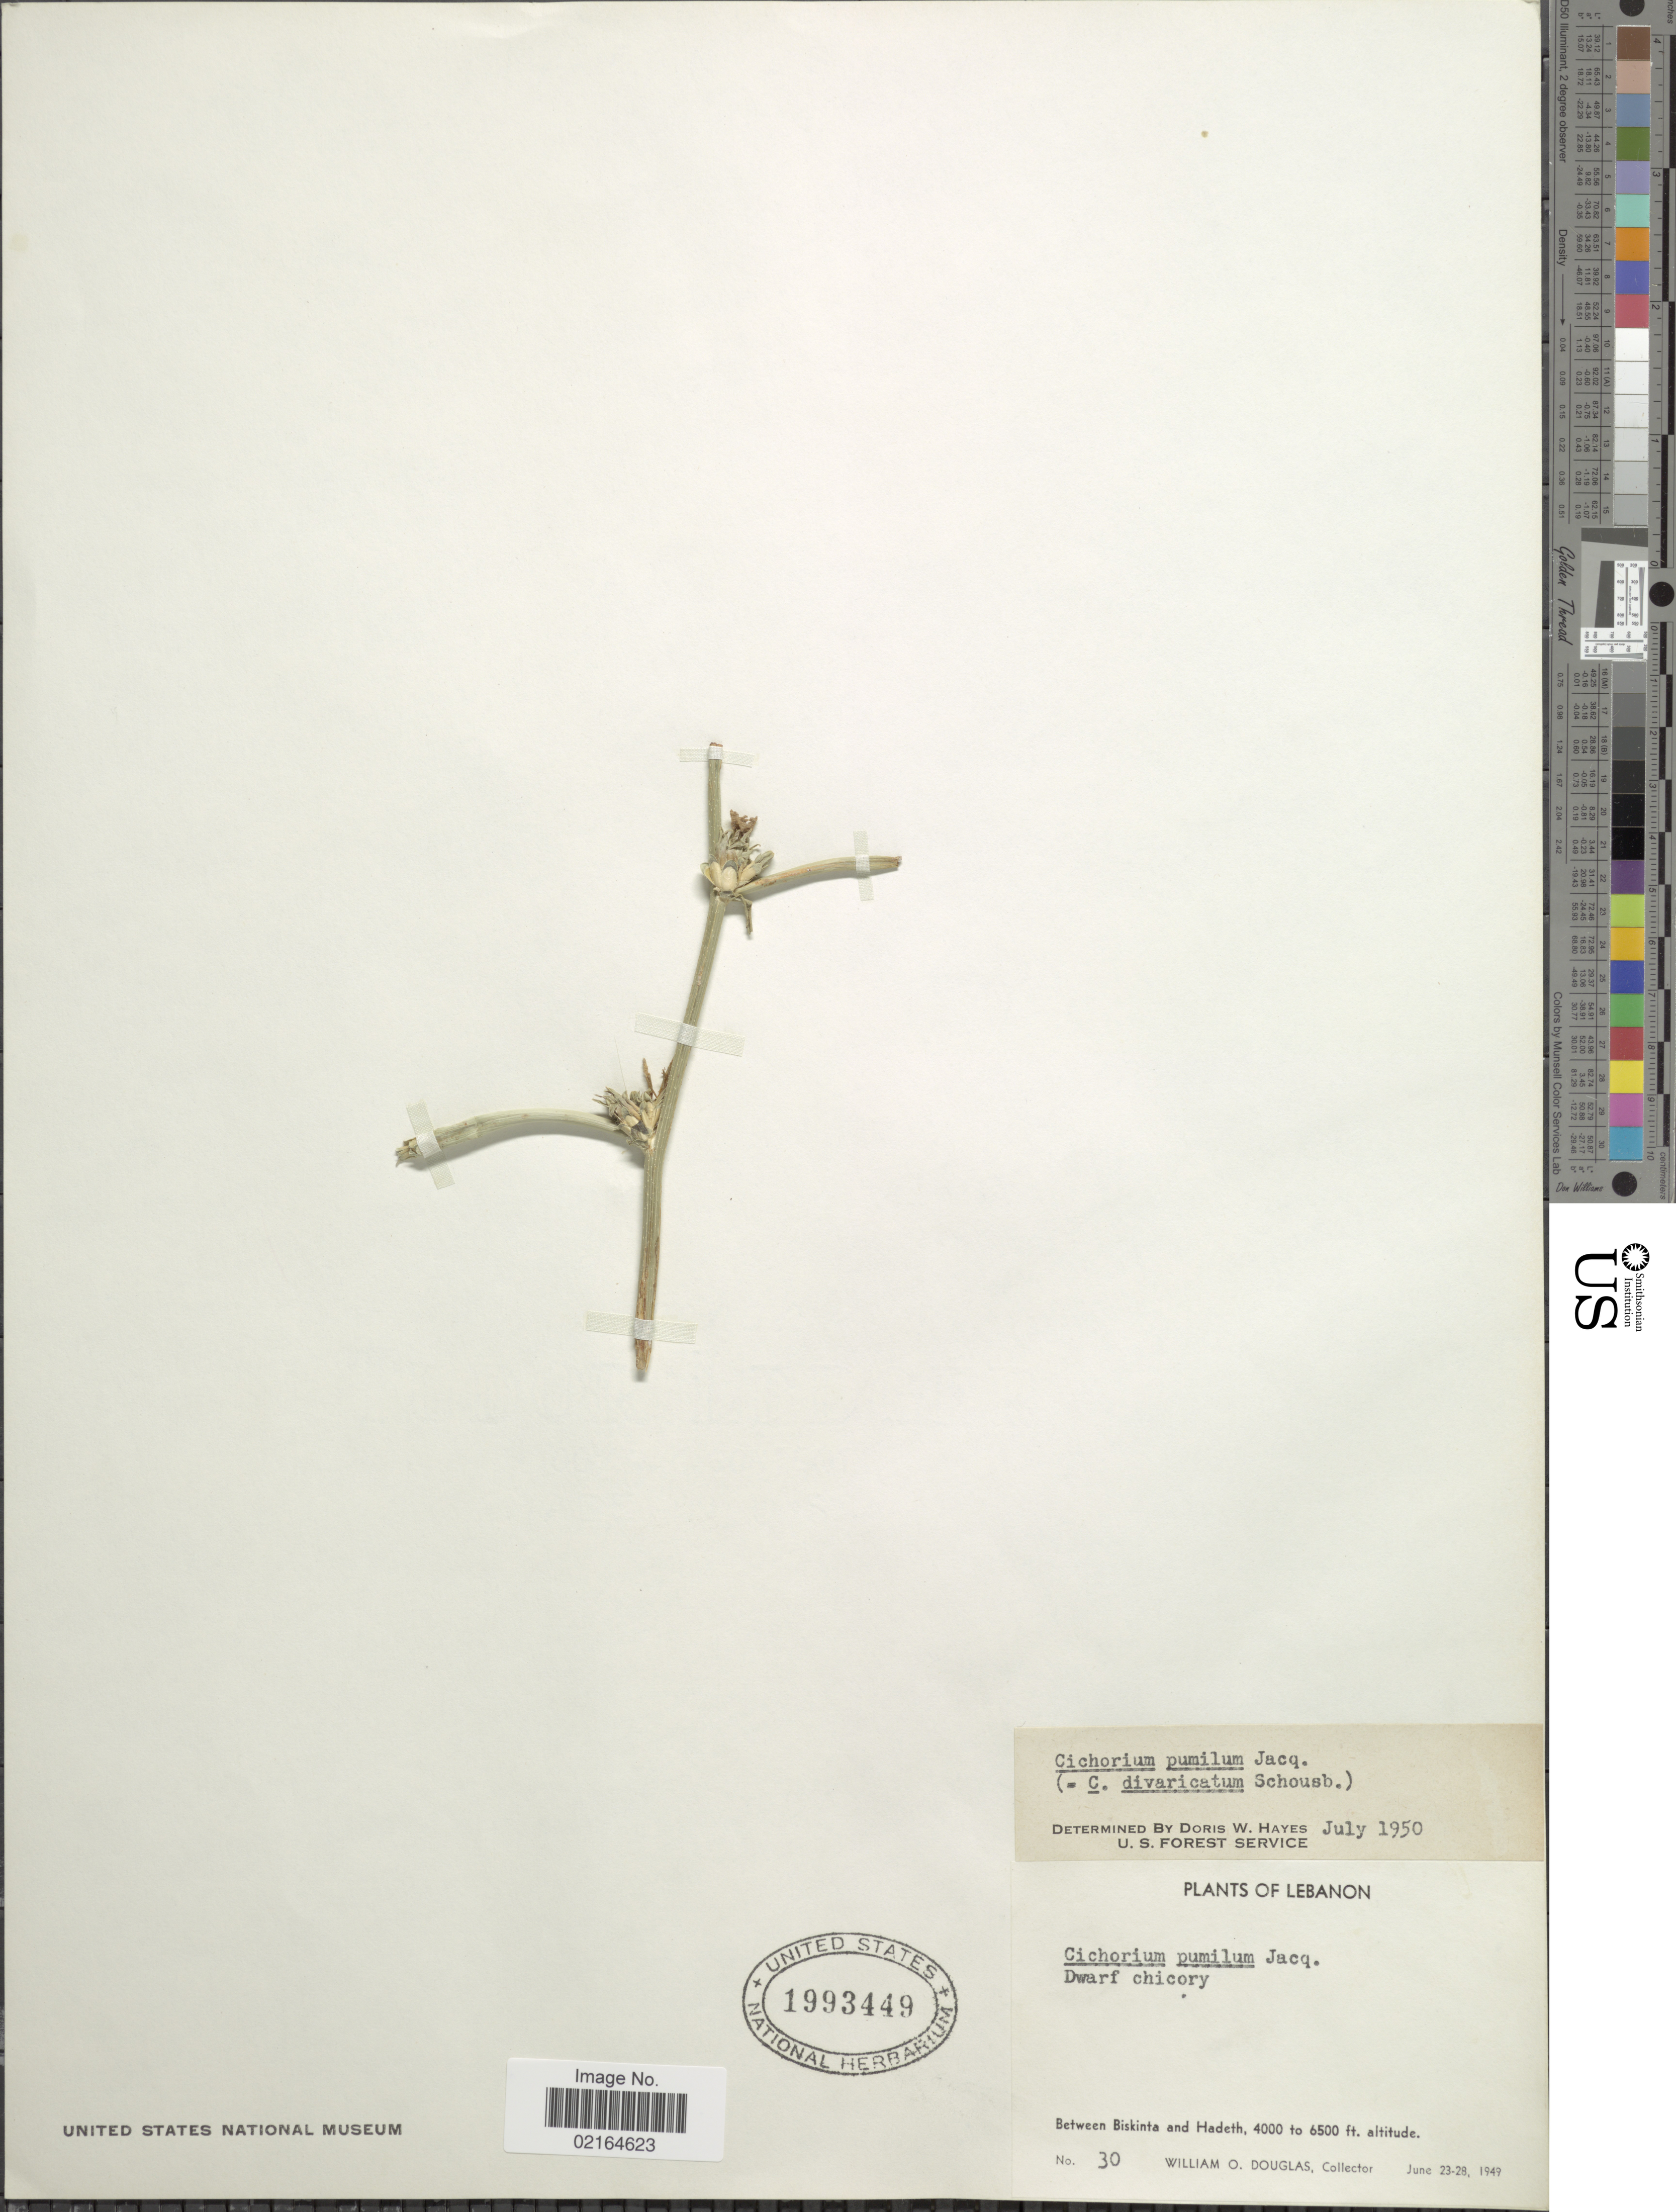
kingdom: Plantae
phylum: Tracheophyta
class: Magnoliopsida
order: Asterales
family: Asteraceae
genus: Cichorium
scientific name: Cichorium pumilum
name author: Jacq.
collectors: W. Douglas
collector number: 30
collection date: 1949-06-23/1949-06-28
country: Lebanon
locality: Between Biskinta and Hadeth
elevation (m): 1219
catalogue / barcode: US 1993449